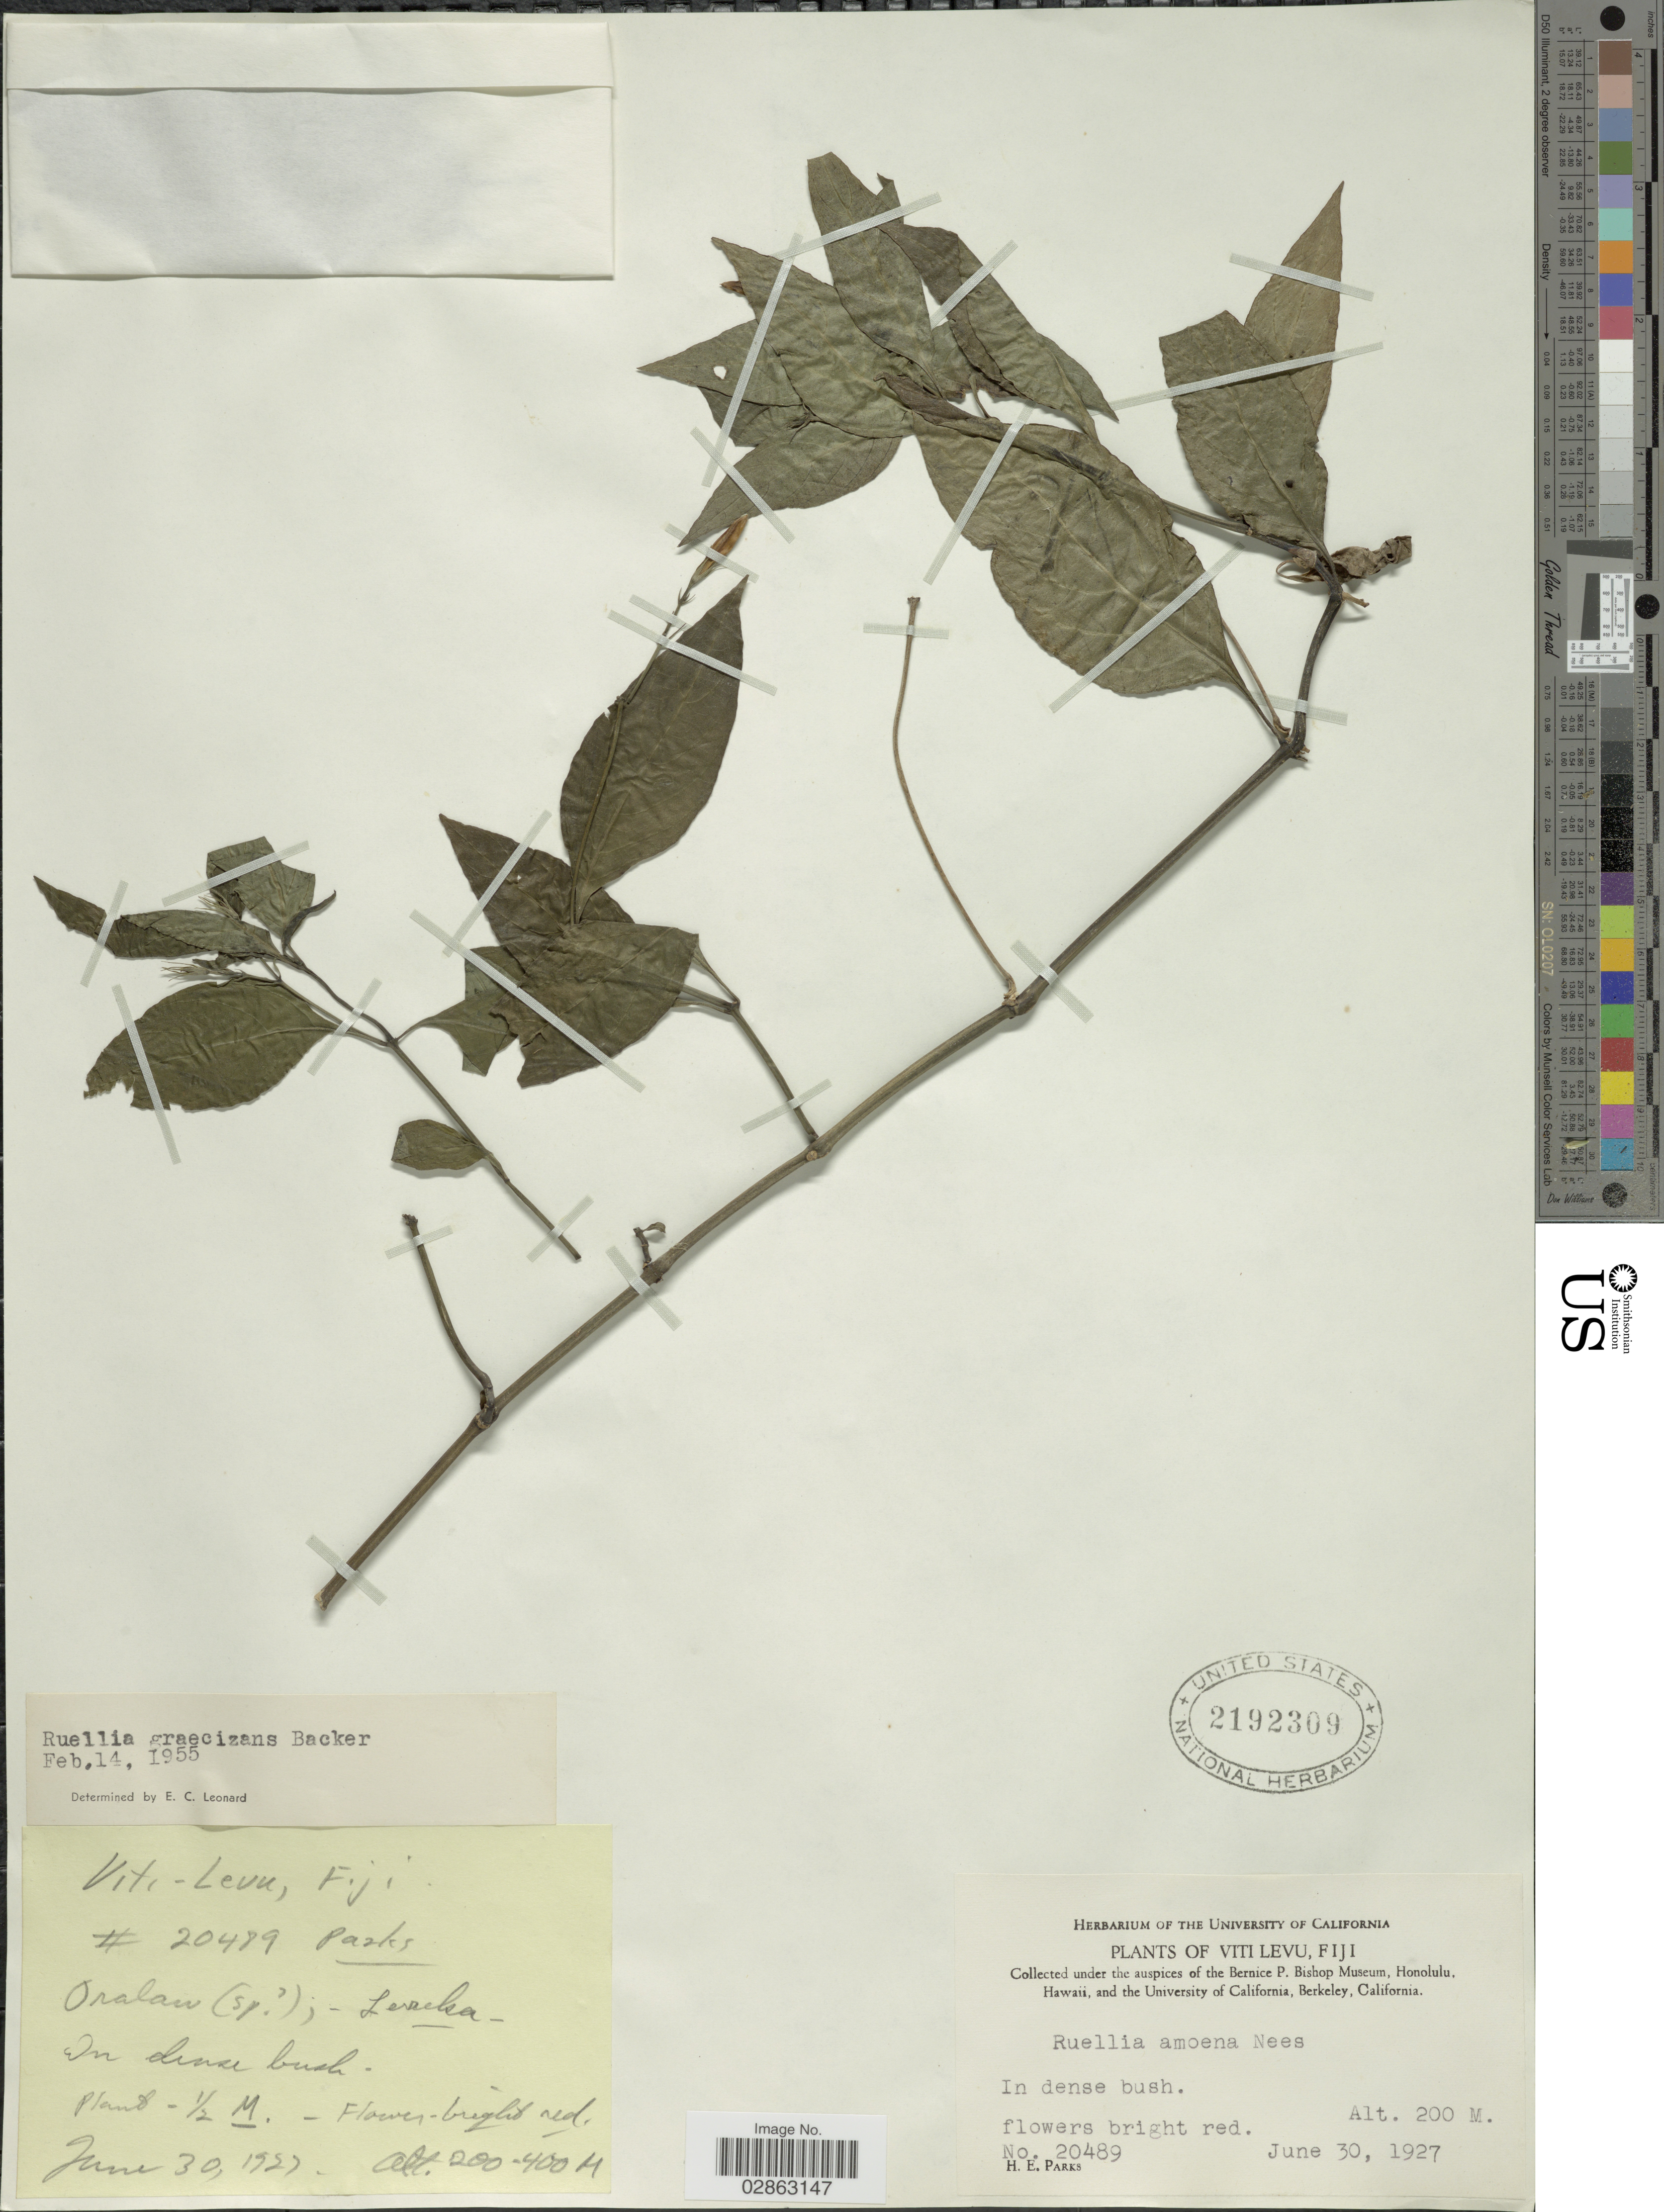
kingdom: Plantae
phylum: Tracheophyta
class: Magnoliopsida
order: Lamiales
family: Acanthaceae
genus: Ruellia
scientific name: Ruellia longifolia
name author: Rich.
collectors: H. E. Parks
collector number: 20489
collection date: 1927-06-30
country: Fiji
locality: Viti Levu.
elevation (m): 200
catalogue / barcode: US 2192309